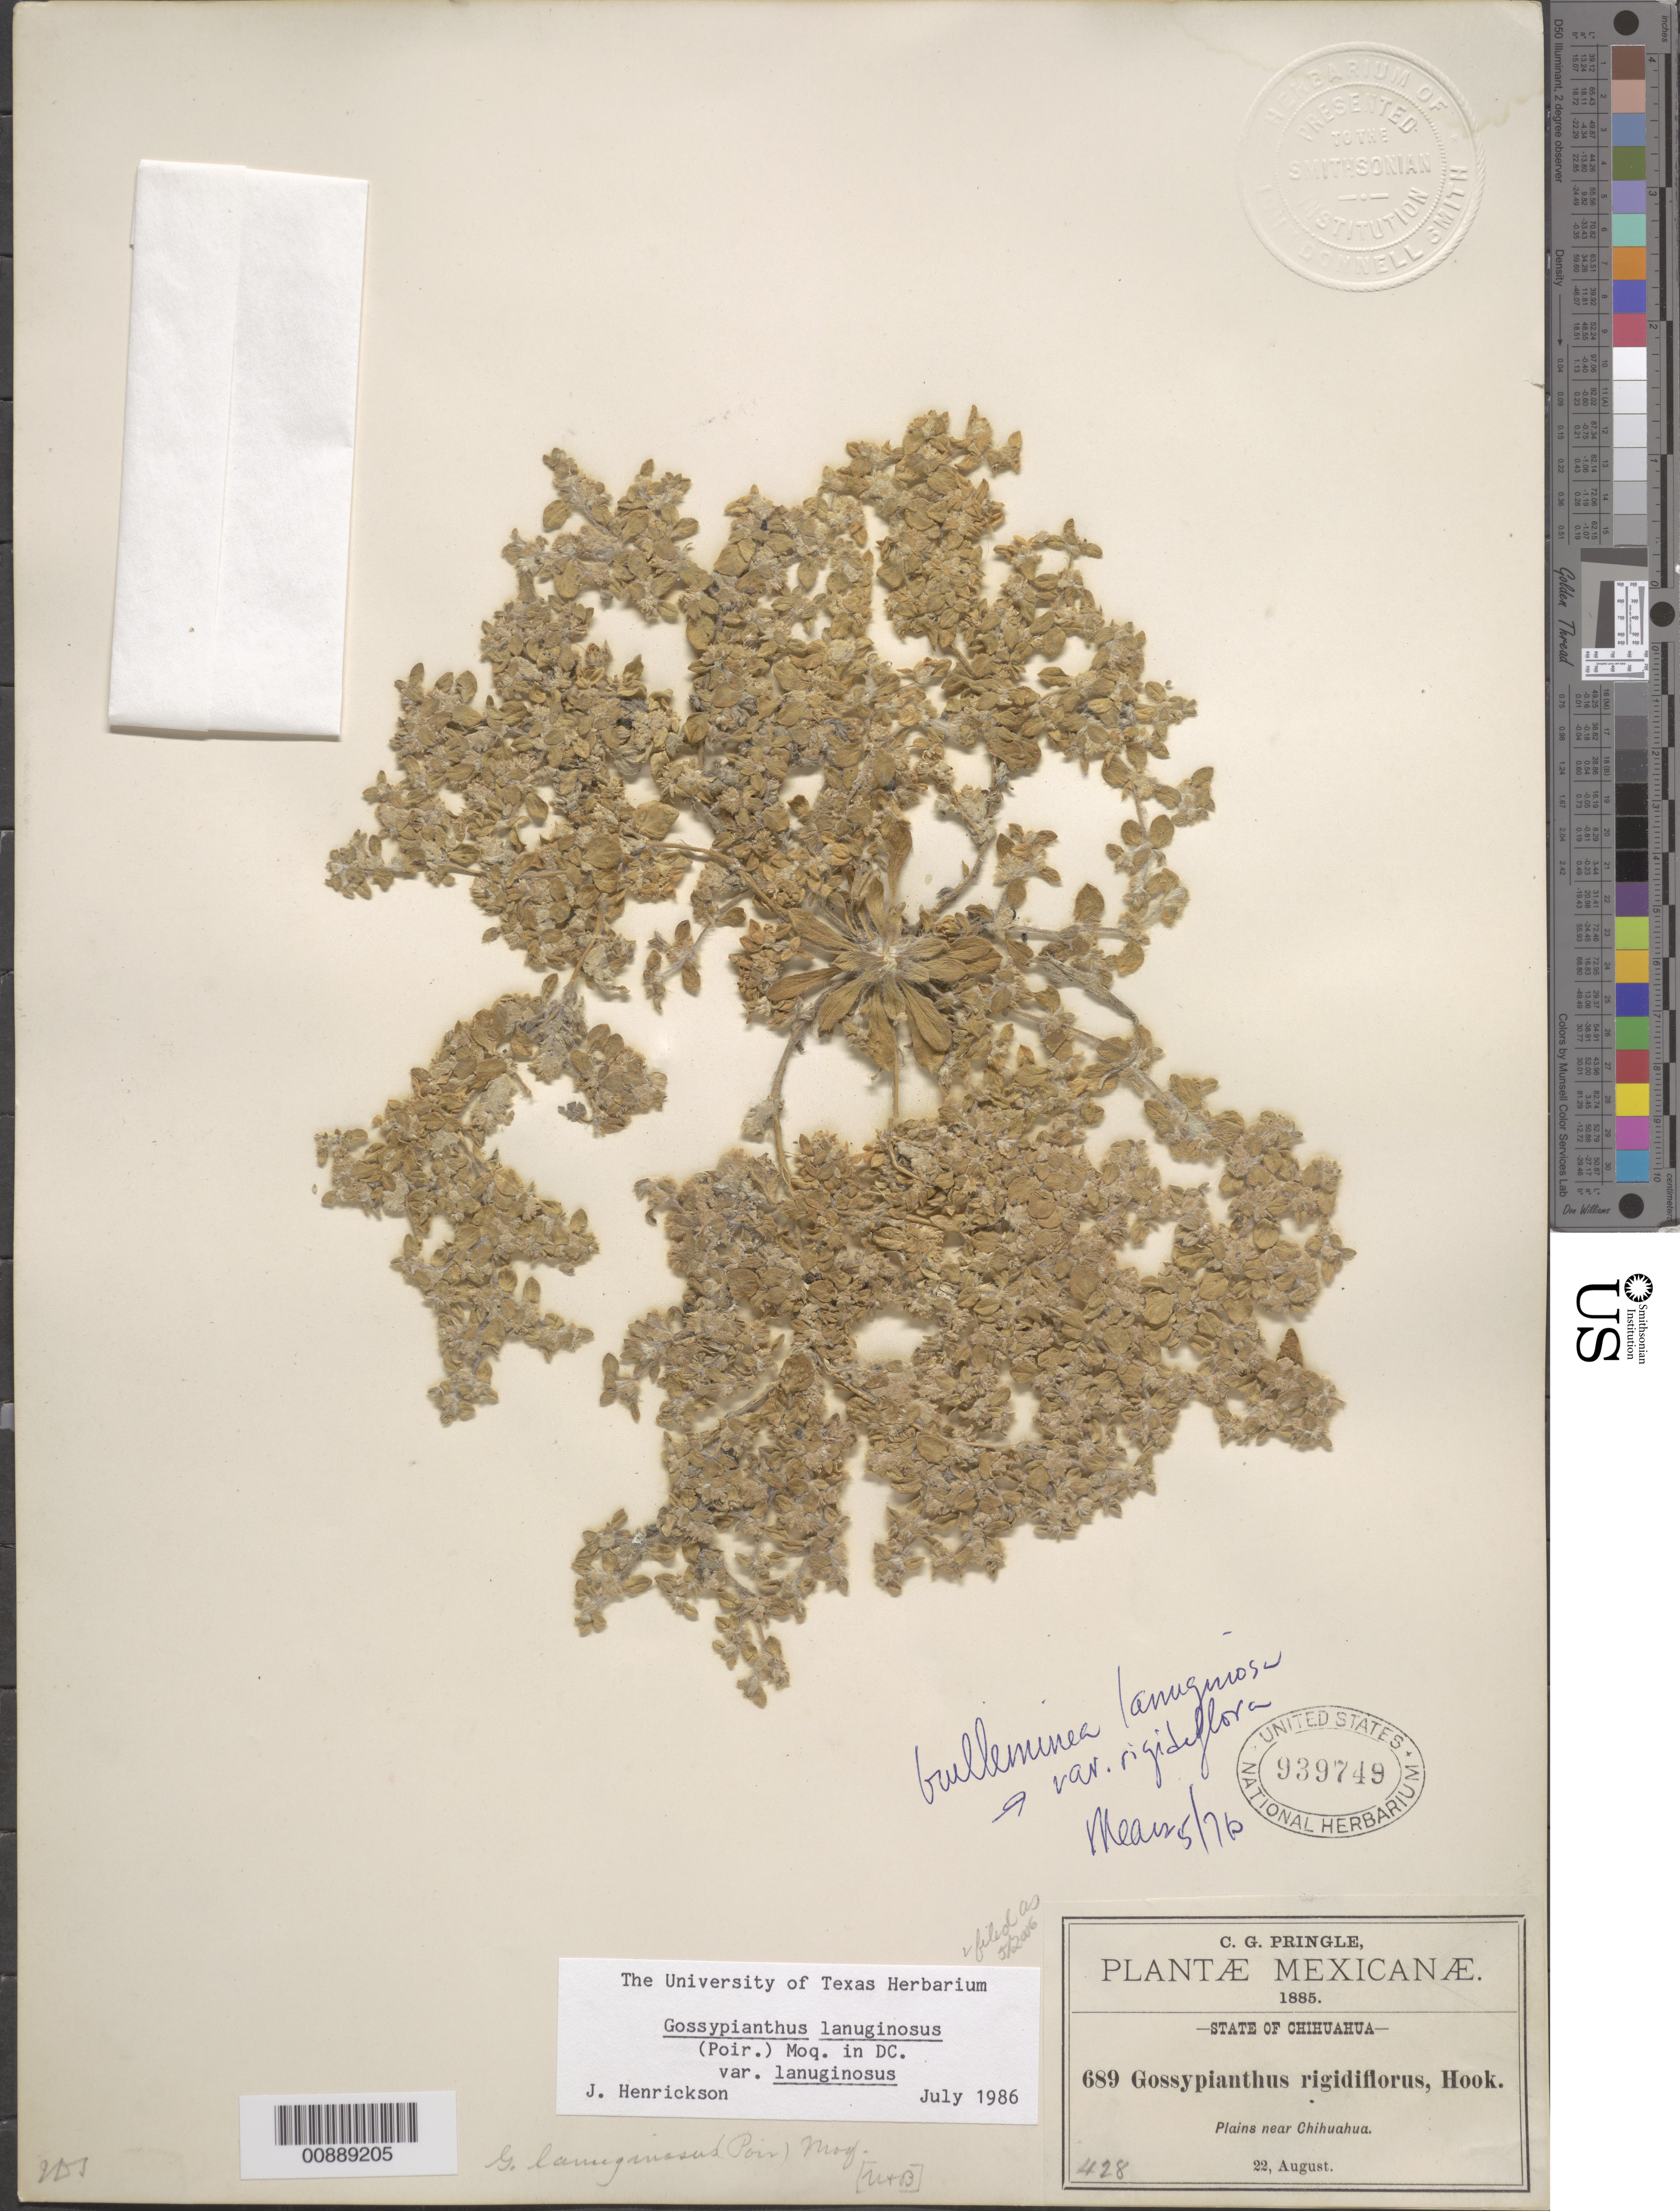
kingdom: Plantae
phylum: Tracheophyta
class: Magnoliopsida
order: Caryophyllales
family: Amaranthaceae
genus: Guilleminea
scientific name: Guilleminea lanuginosa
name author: (Poir.) Benth. & Hook. f.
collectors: C. G. Pringle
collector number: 689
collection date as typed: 22 Aug 1885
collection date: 1885-08-22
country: Mexico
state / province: Chihuahua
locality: Near Chihuahua.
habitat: Plains.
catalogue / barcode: US 939749